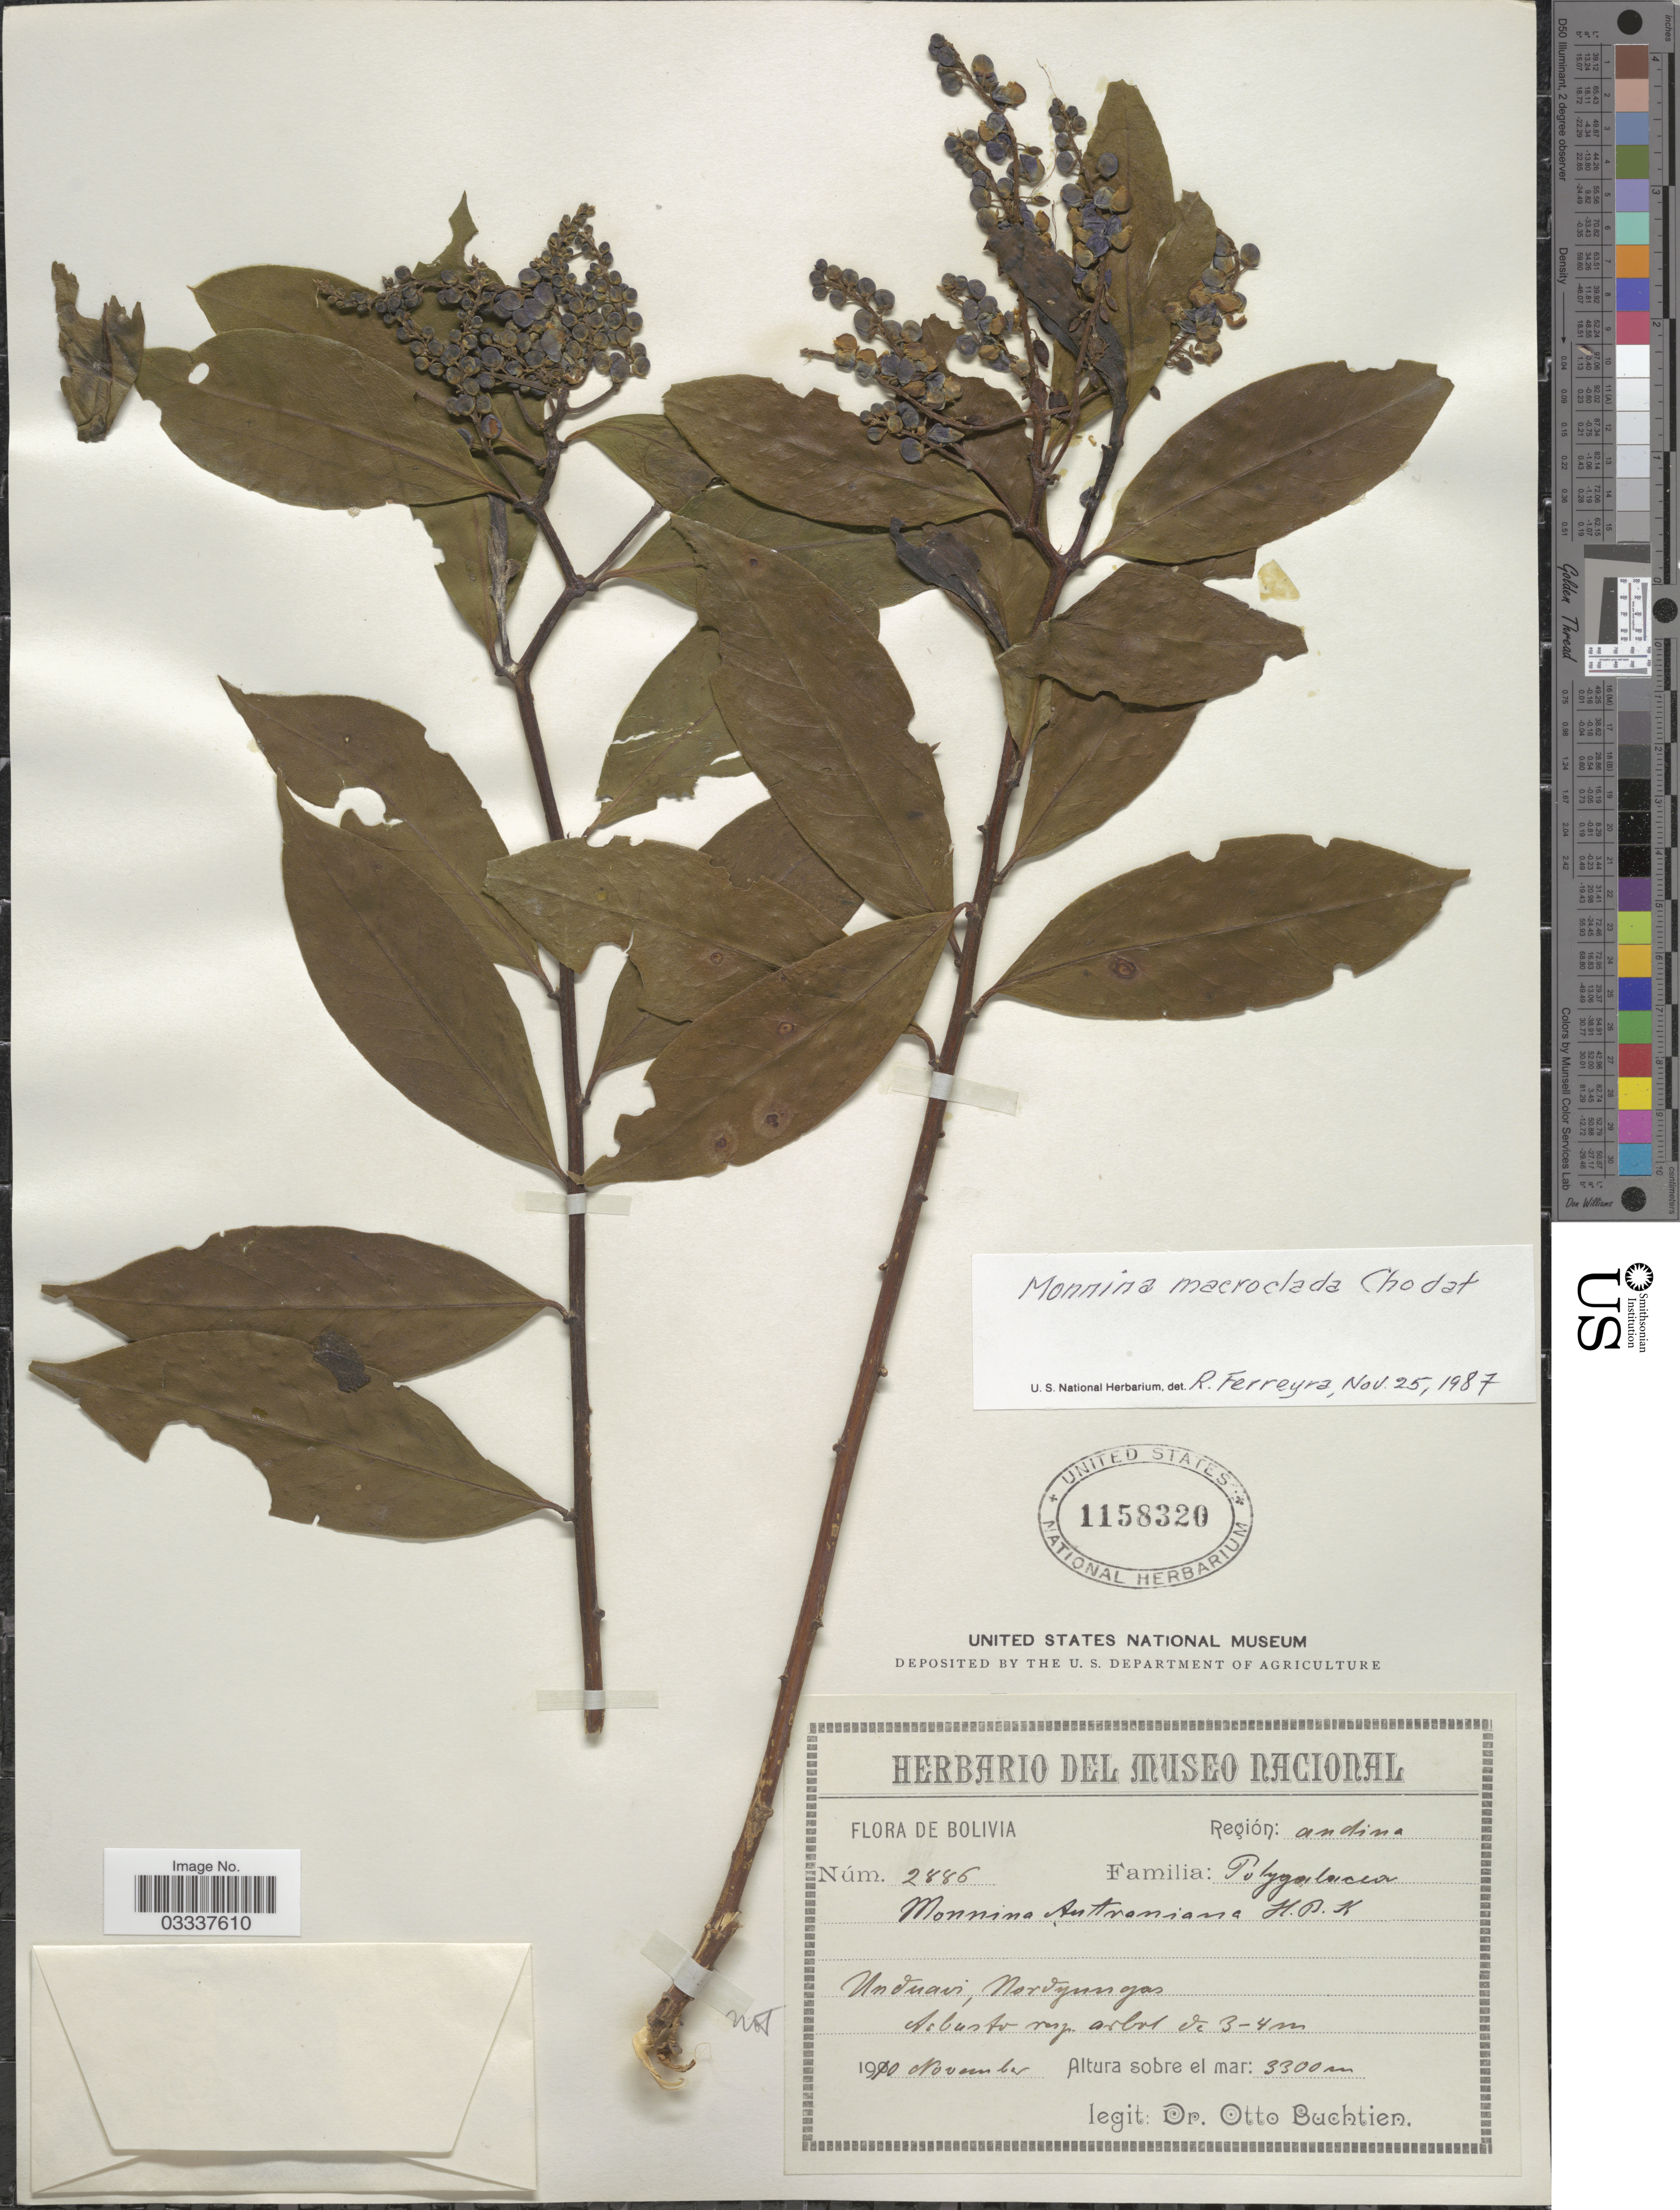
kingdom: Plantae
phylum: Tracheophyta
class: Magnoliopsida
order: Fabales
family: Polygalaceae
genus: Monnina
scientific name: Monnina macroclada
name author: Chodat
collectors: O. Buchtien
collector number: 2886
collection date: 1910-11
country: Bolivia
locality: Región: andino. Unduavi, Nord Yungas.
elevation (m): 3300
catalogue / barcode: US 1158320